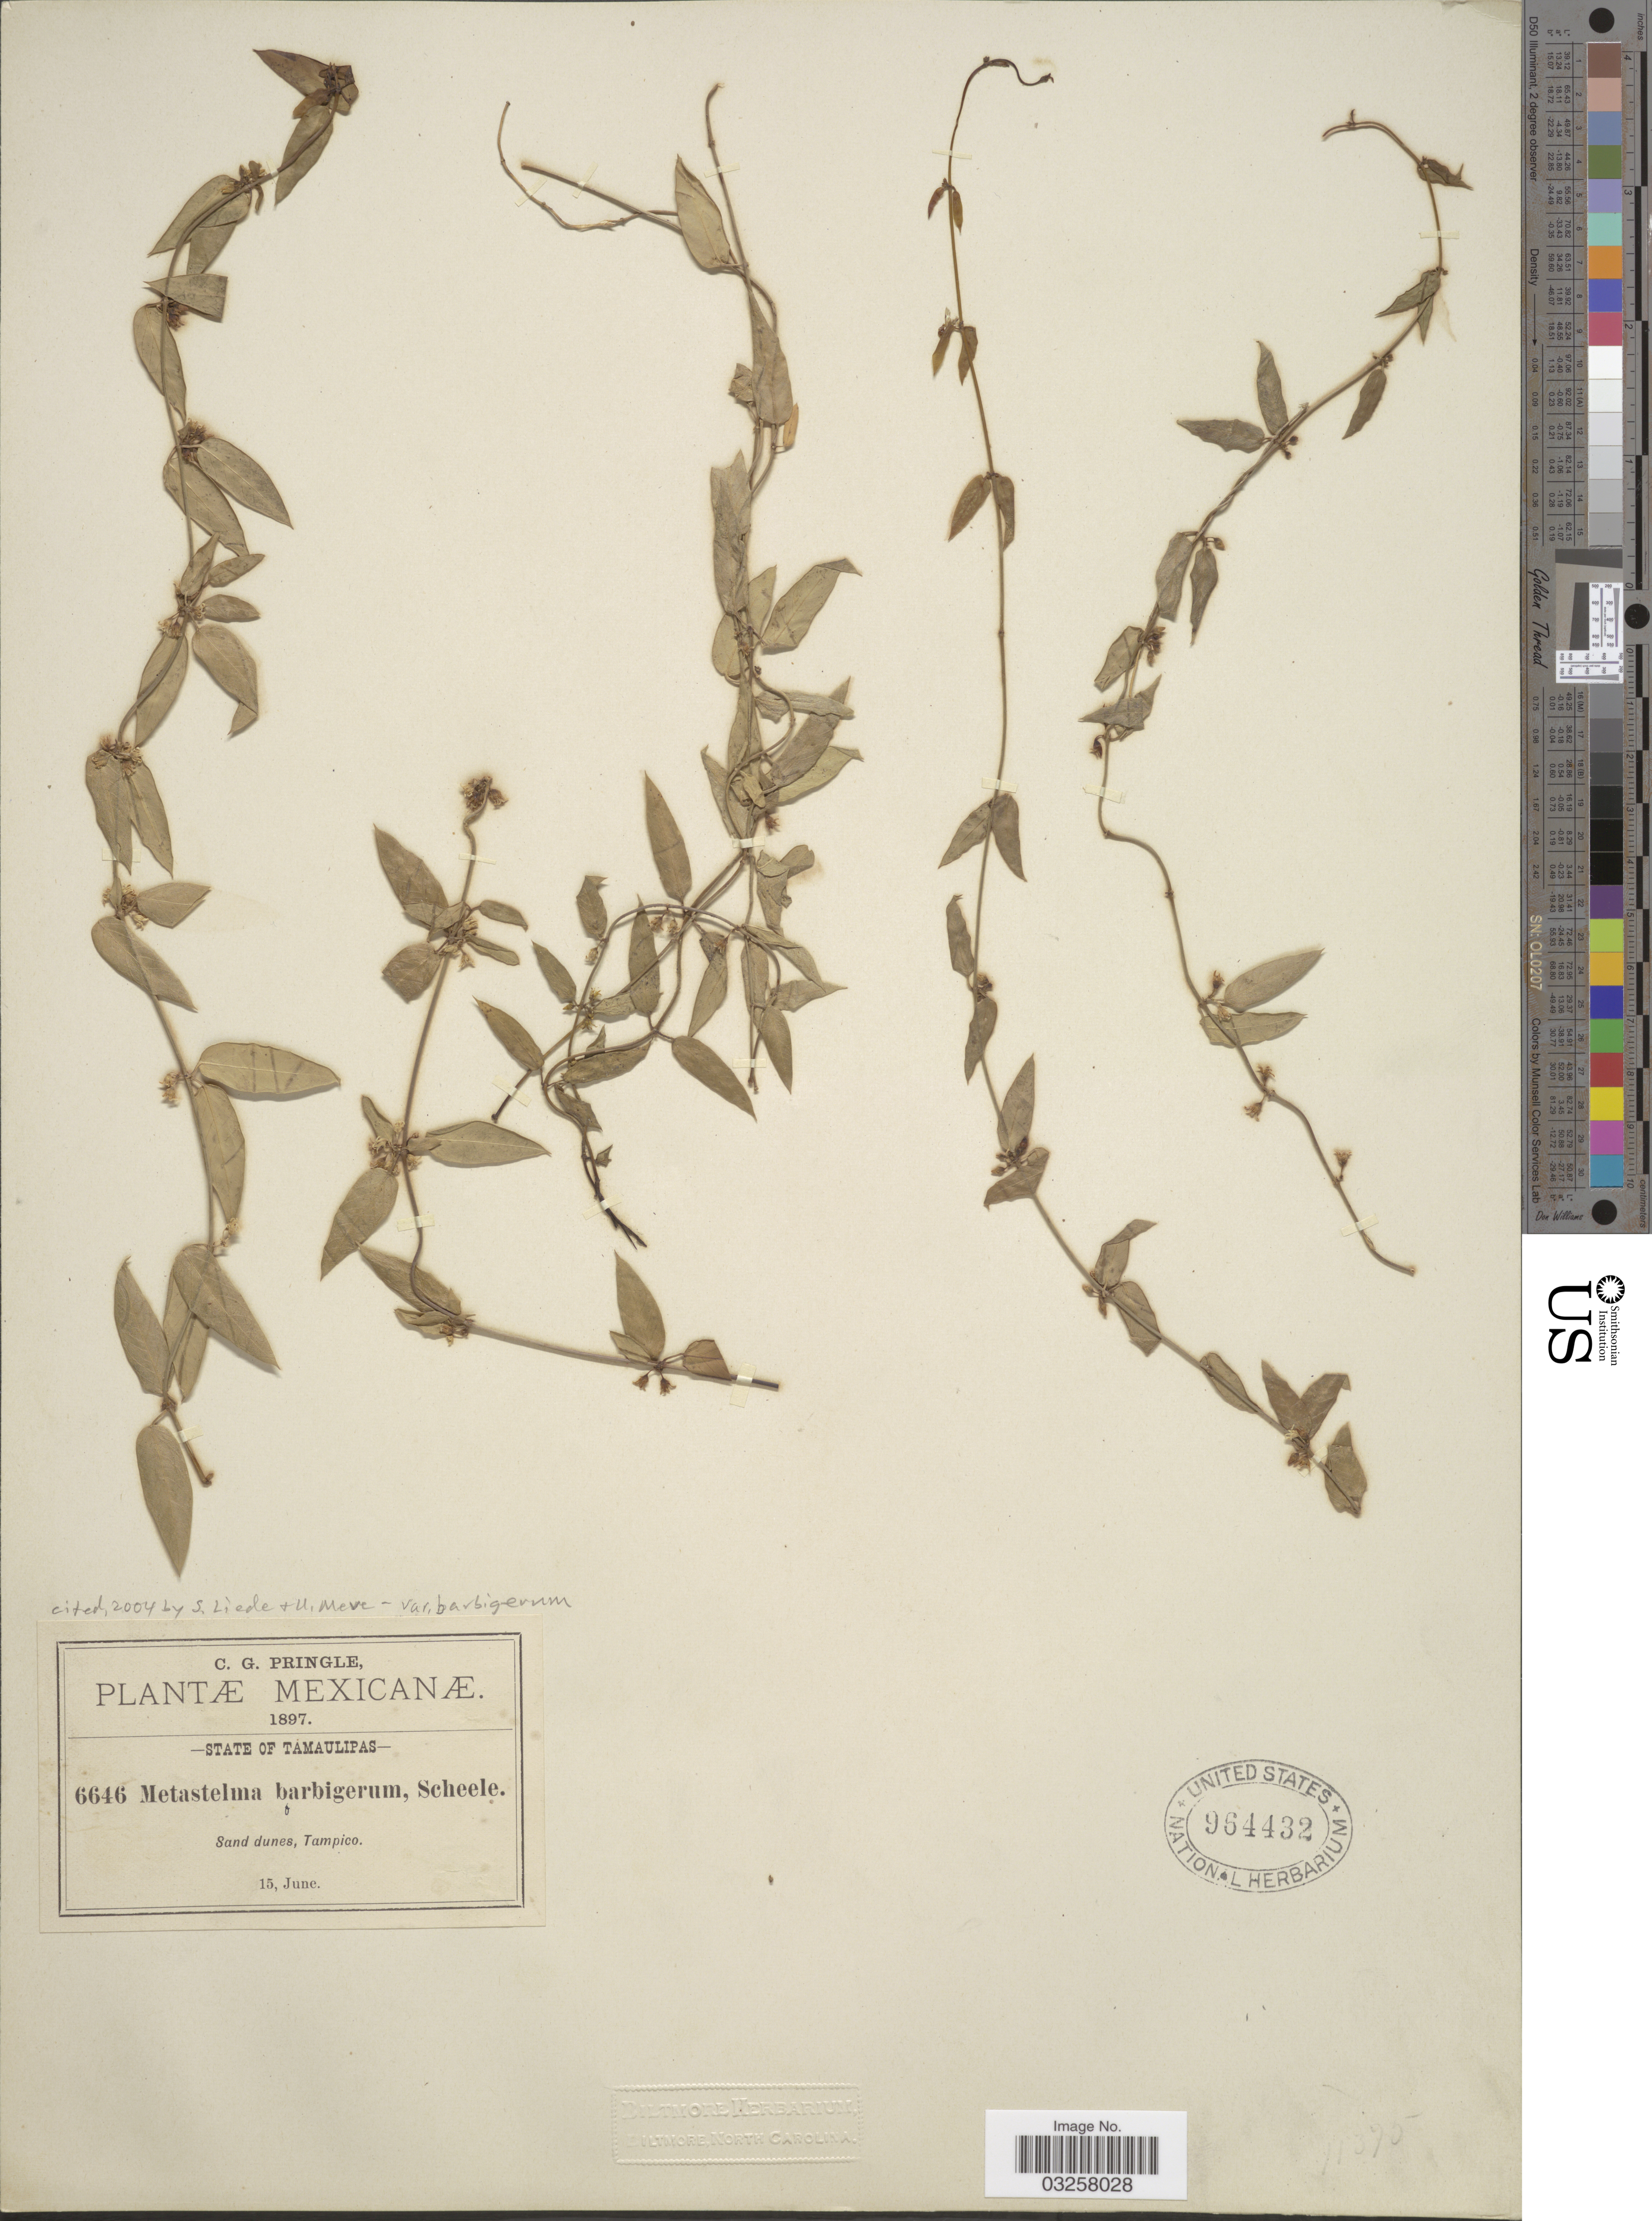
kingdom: Plantae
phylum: Tracheophyta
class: Magnoliopsida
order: Gentianales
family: Apocynaceae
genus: Metastelma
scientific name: Metastelma barbigerum subsp. barbigerum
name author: Scheele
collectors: C. G. Pringle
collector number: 6646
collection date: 1897-06-15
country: Mexico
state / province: Tamaulipas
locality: Sand dunes, Tampico.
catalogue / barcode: US 964432